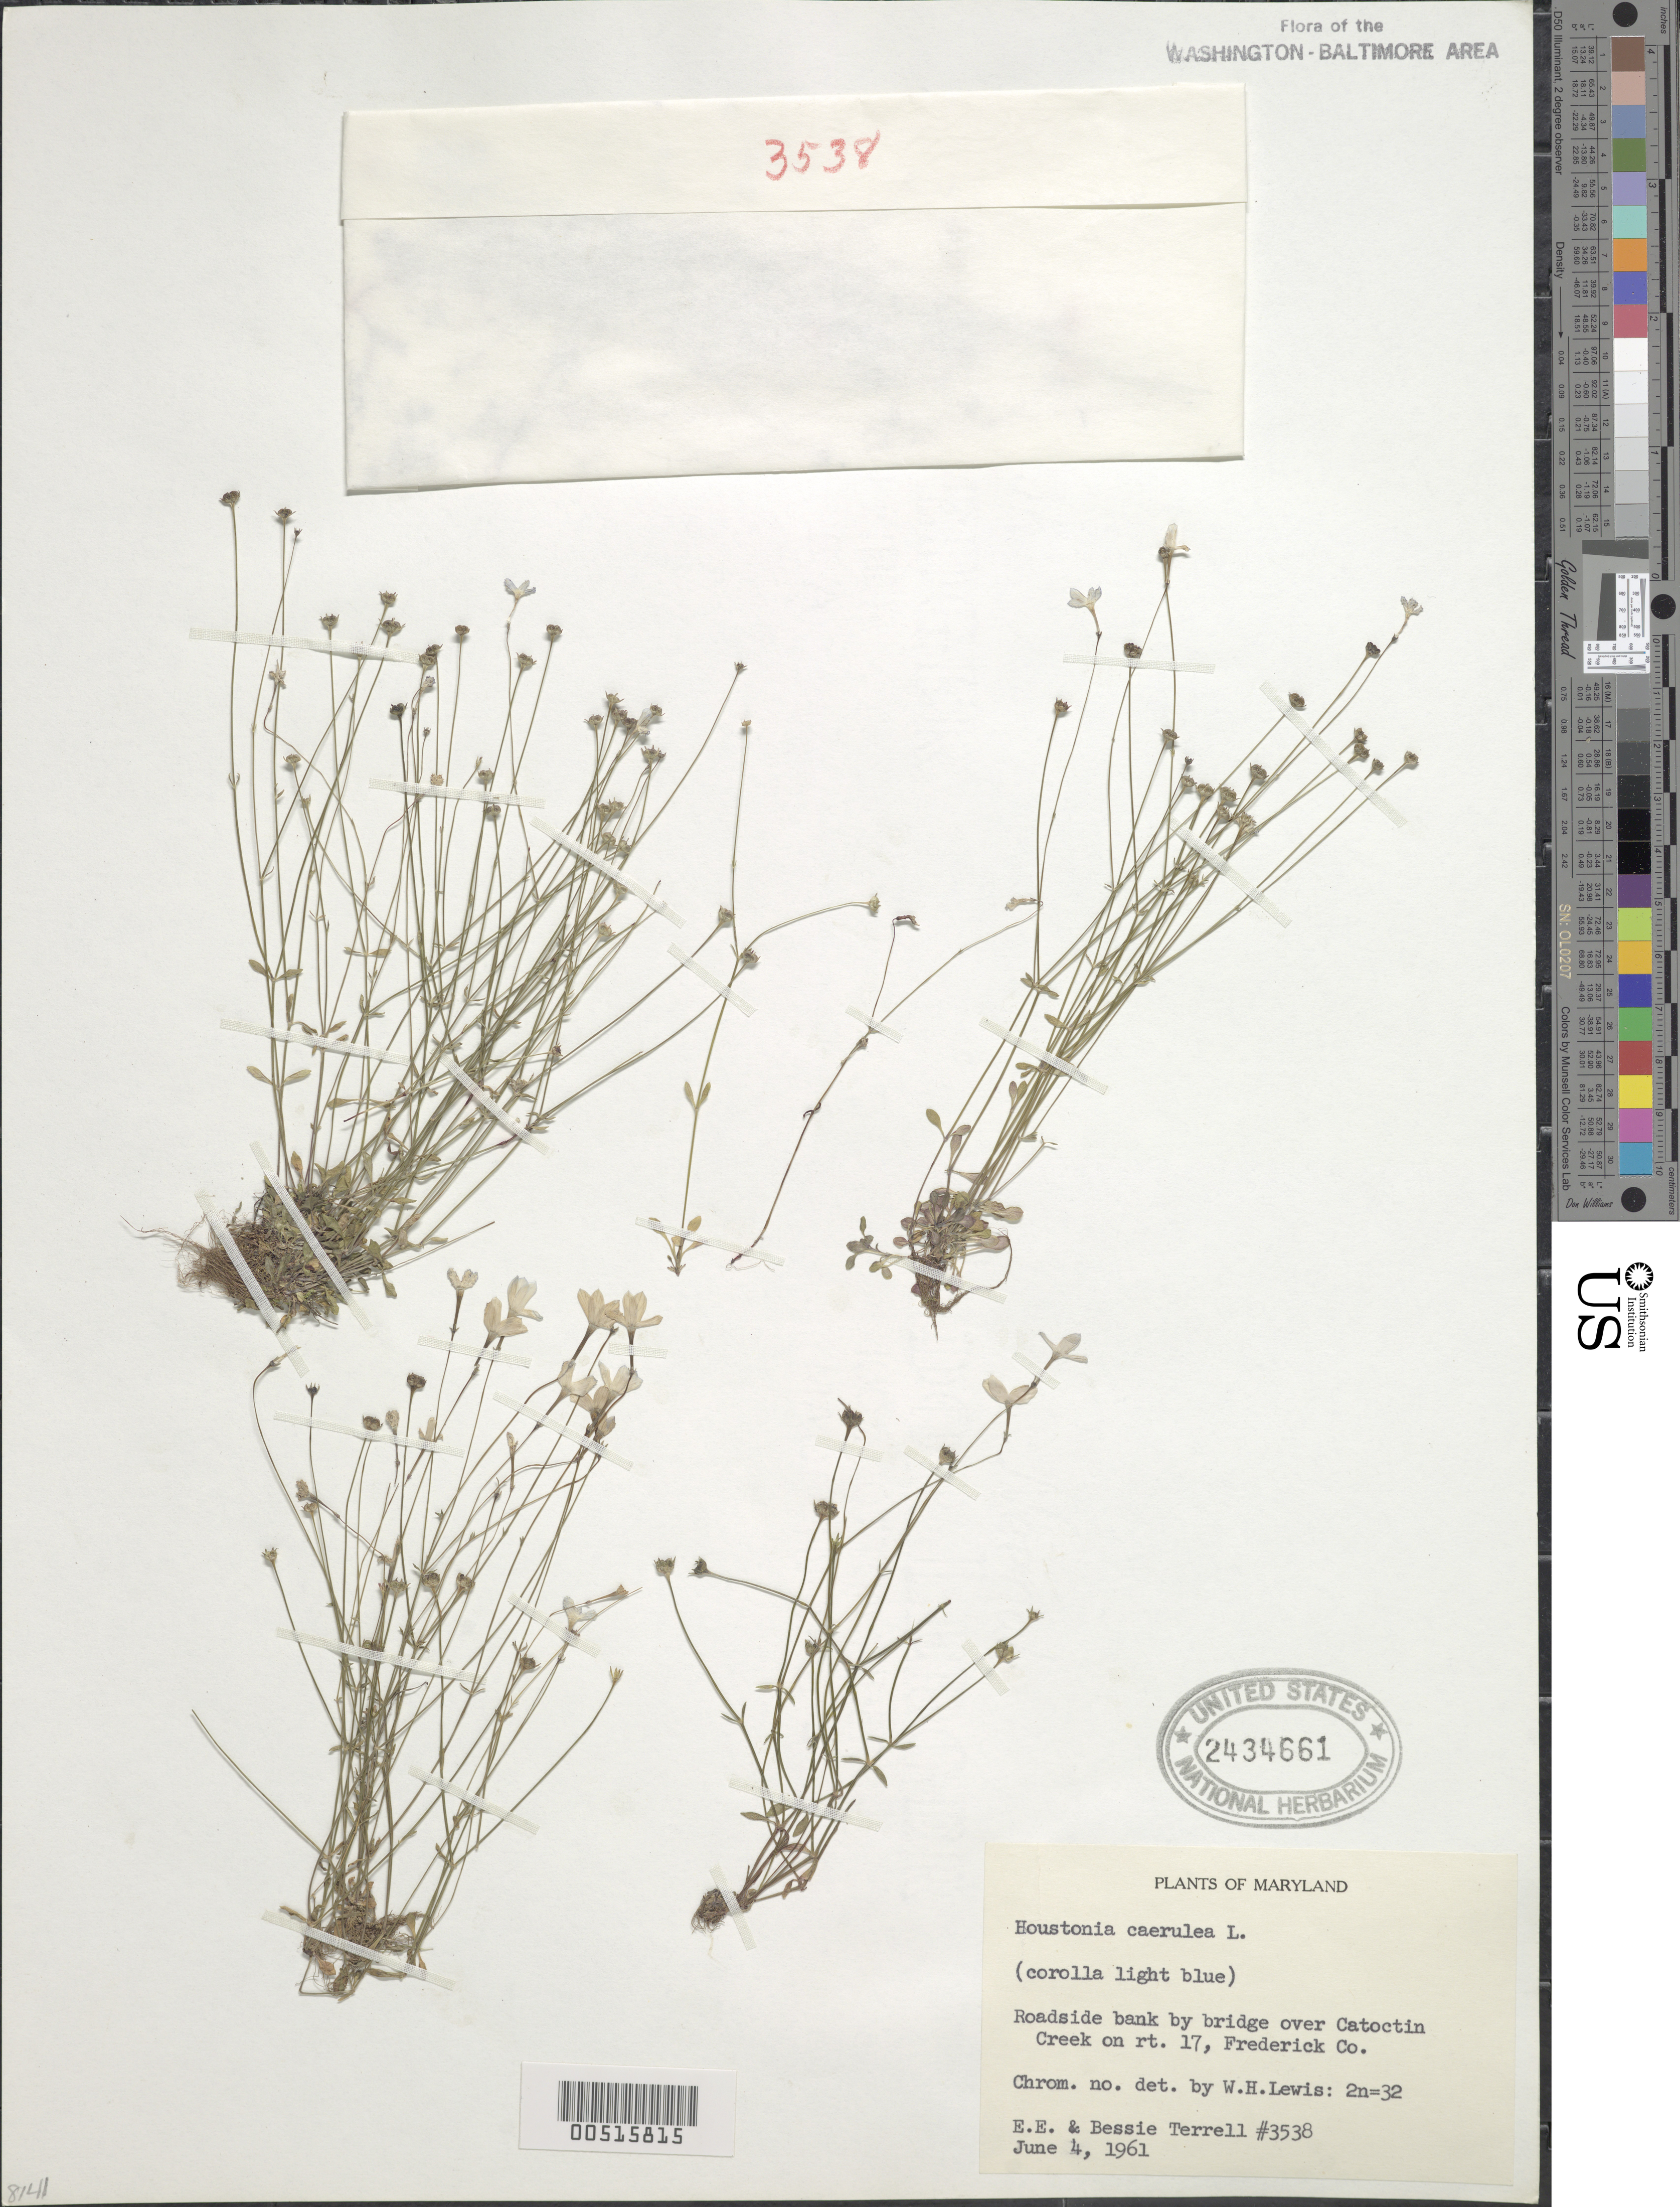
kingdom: Plantae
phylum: Tracheophyta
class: Magnoliopsida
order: Gentianales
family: Rubiaceae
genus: Houstonia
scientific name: Houstonia caerulea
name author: L.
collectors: E. E. Terrell & B. Terrell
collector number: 3538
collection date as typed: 04 Jun 1961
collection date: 1961-06-04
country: United States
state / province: Maryland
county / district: Frederick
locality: Catoctin Creek on Rt. 17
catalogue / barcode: US 2434661